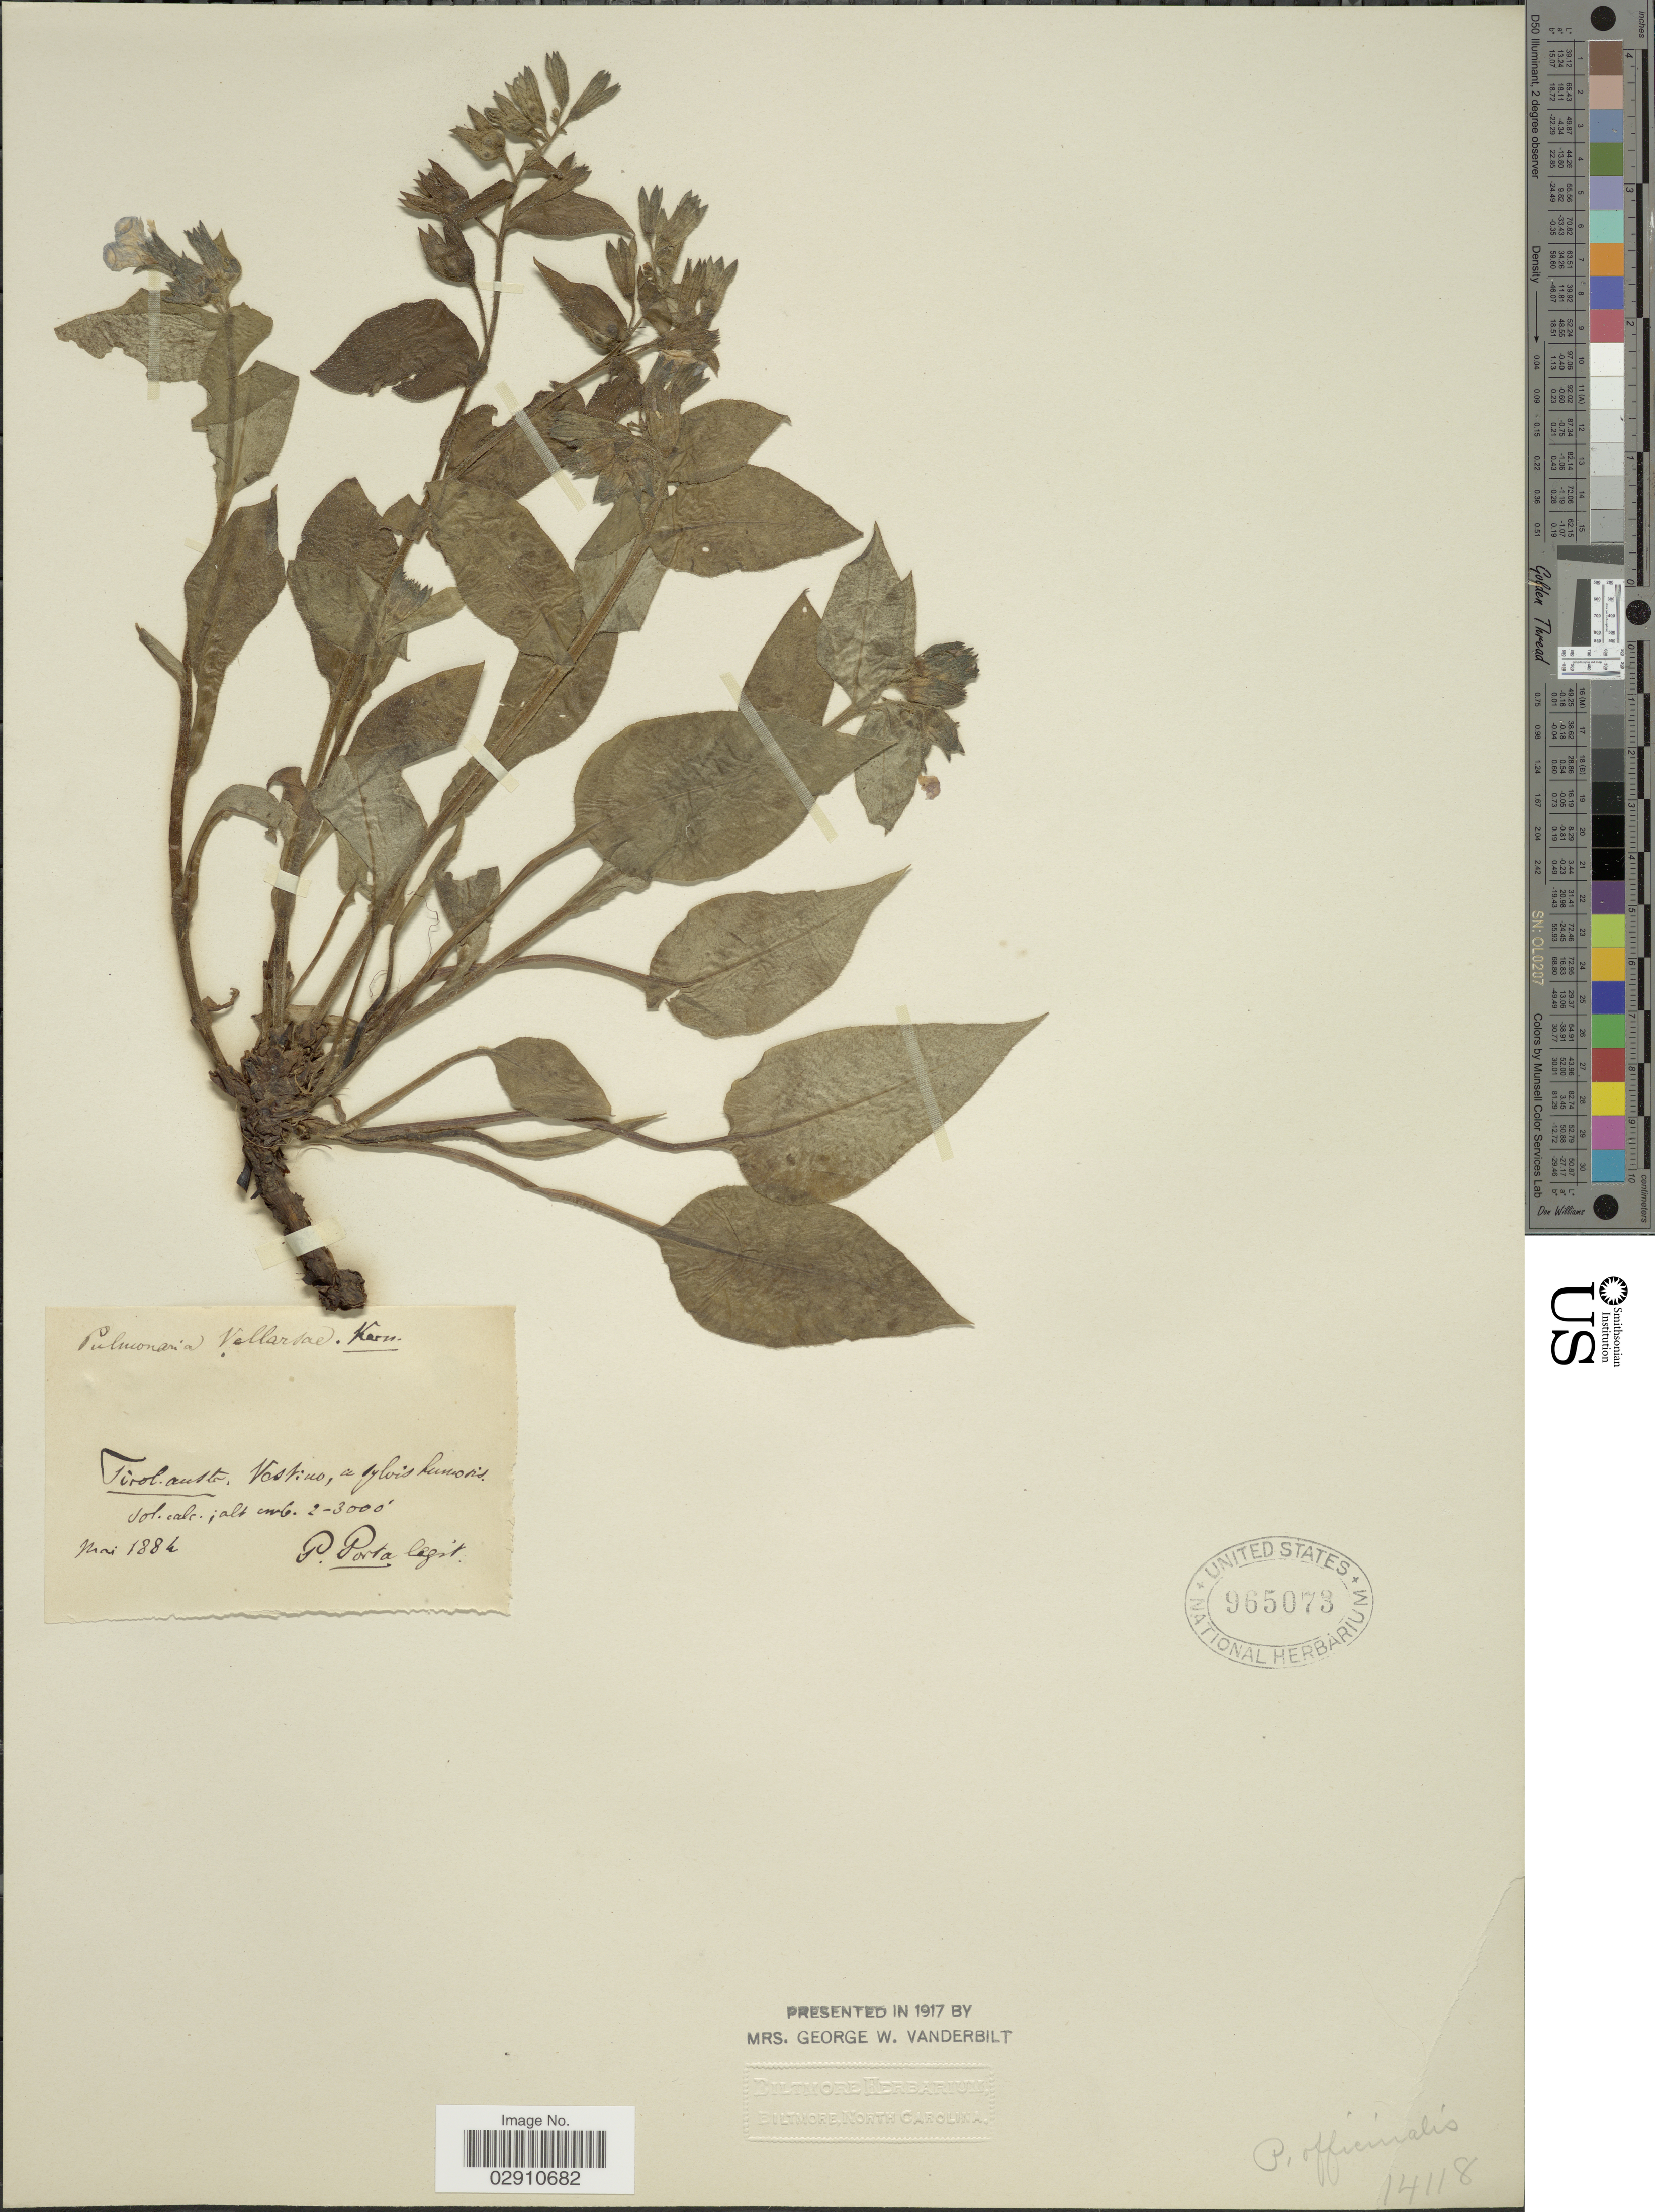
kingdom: Plantae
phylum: Tracheophyta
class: Magnoliopsida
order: Boraginales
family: Boraginaceae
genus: Pulmonaria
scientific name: Pulmonaria vallarsae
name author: A. Kern.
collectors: P. Porta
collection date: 1884-05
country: Italy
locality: Tirol austr. Vestino, in sylvis humosis.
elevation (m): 610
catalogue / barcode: US 965073